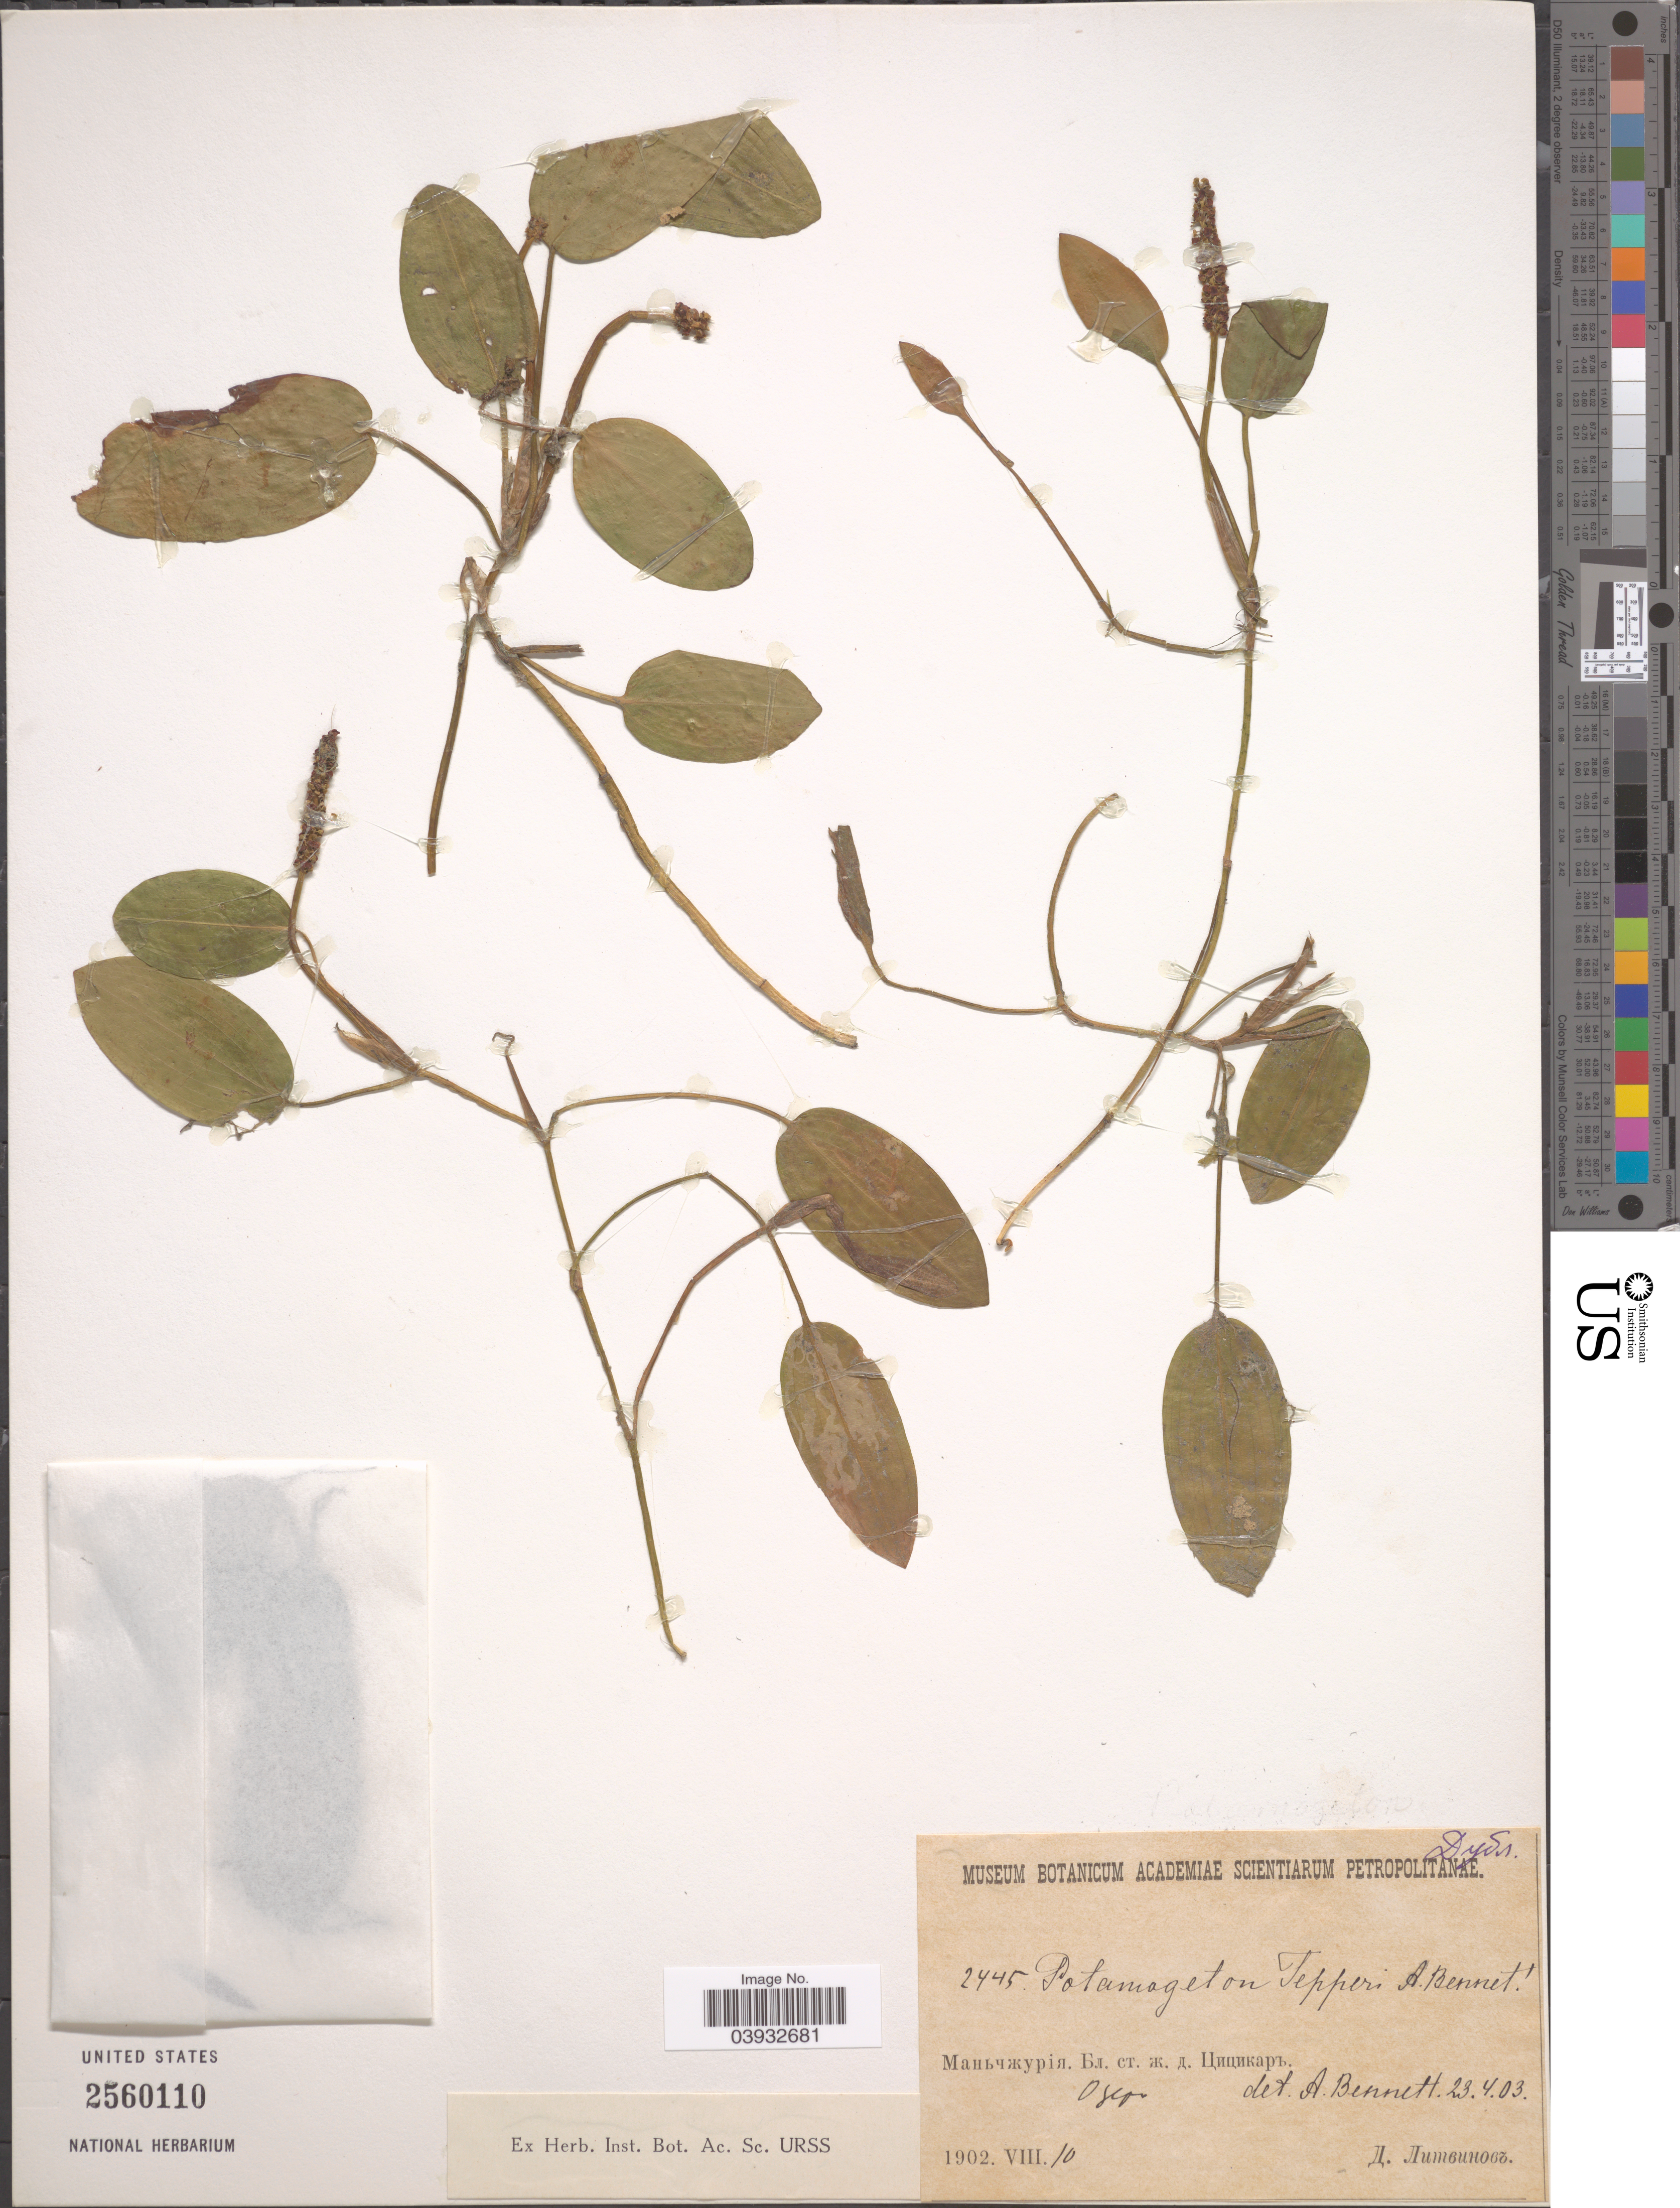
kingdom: Plantae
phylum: Tracheophyta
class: Liliopsida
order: Alismatales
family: Potamogetonaceae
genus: Potamogeton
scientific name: Potamogeton tepperi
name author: A. Benn.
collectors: X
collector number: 2445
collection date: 1902-08-10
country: China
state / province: Heilongjiang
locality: Near Qiqihar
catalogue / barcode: US 2560110